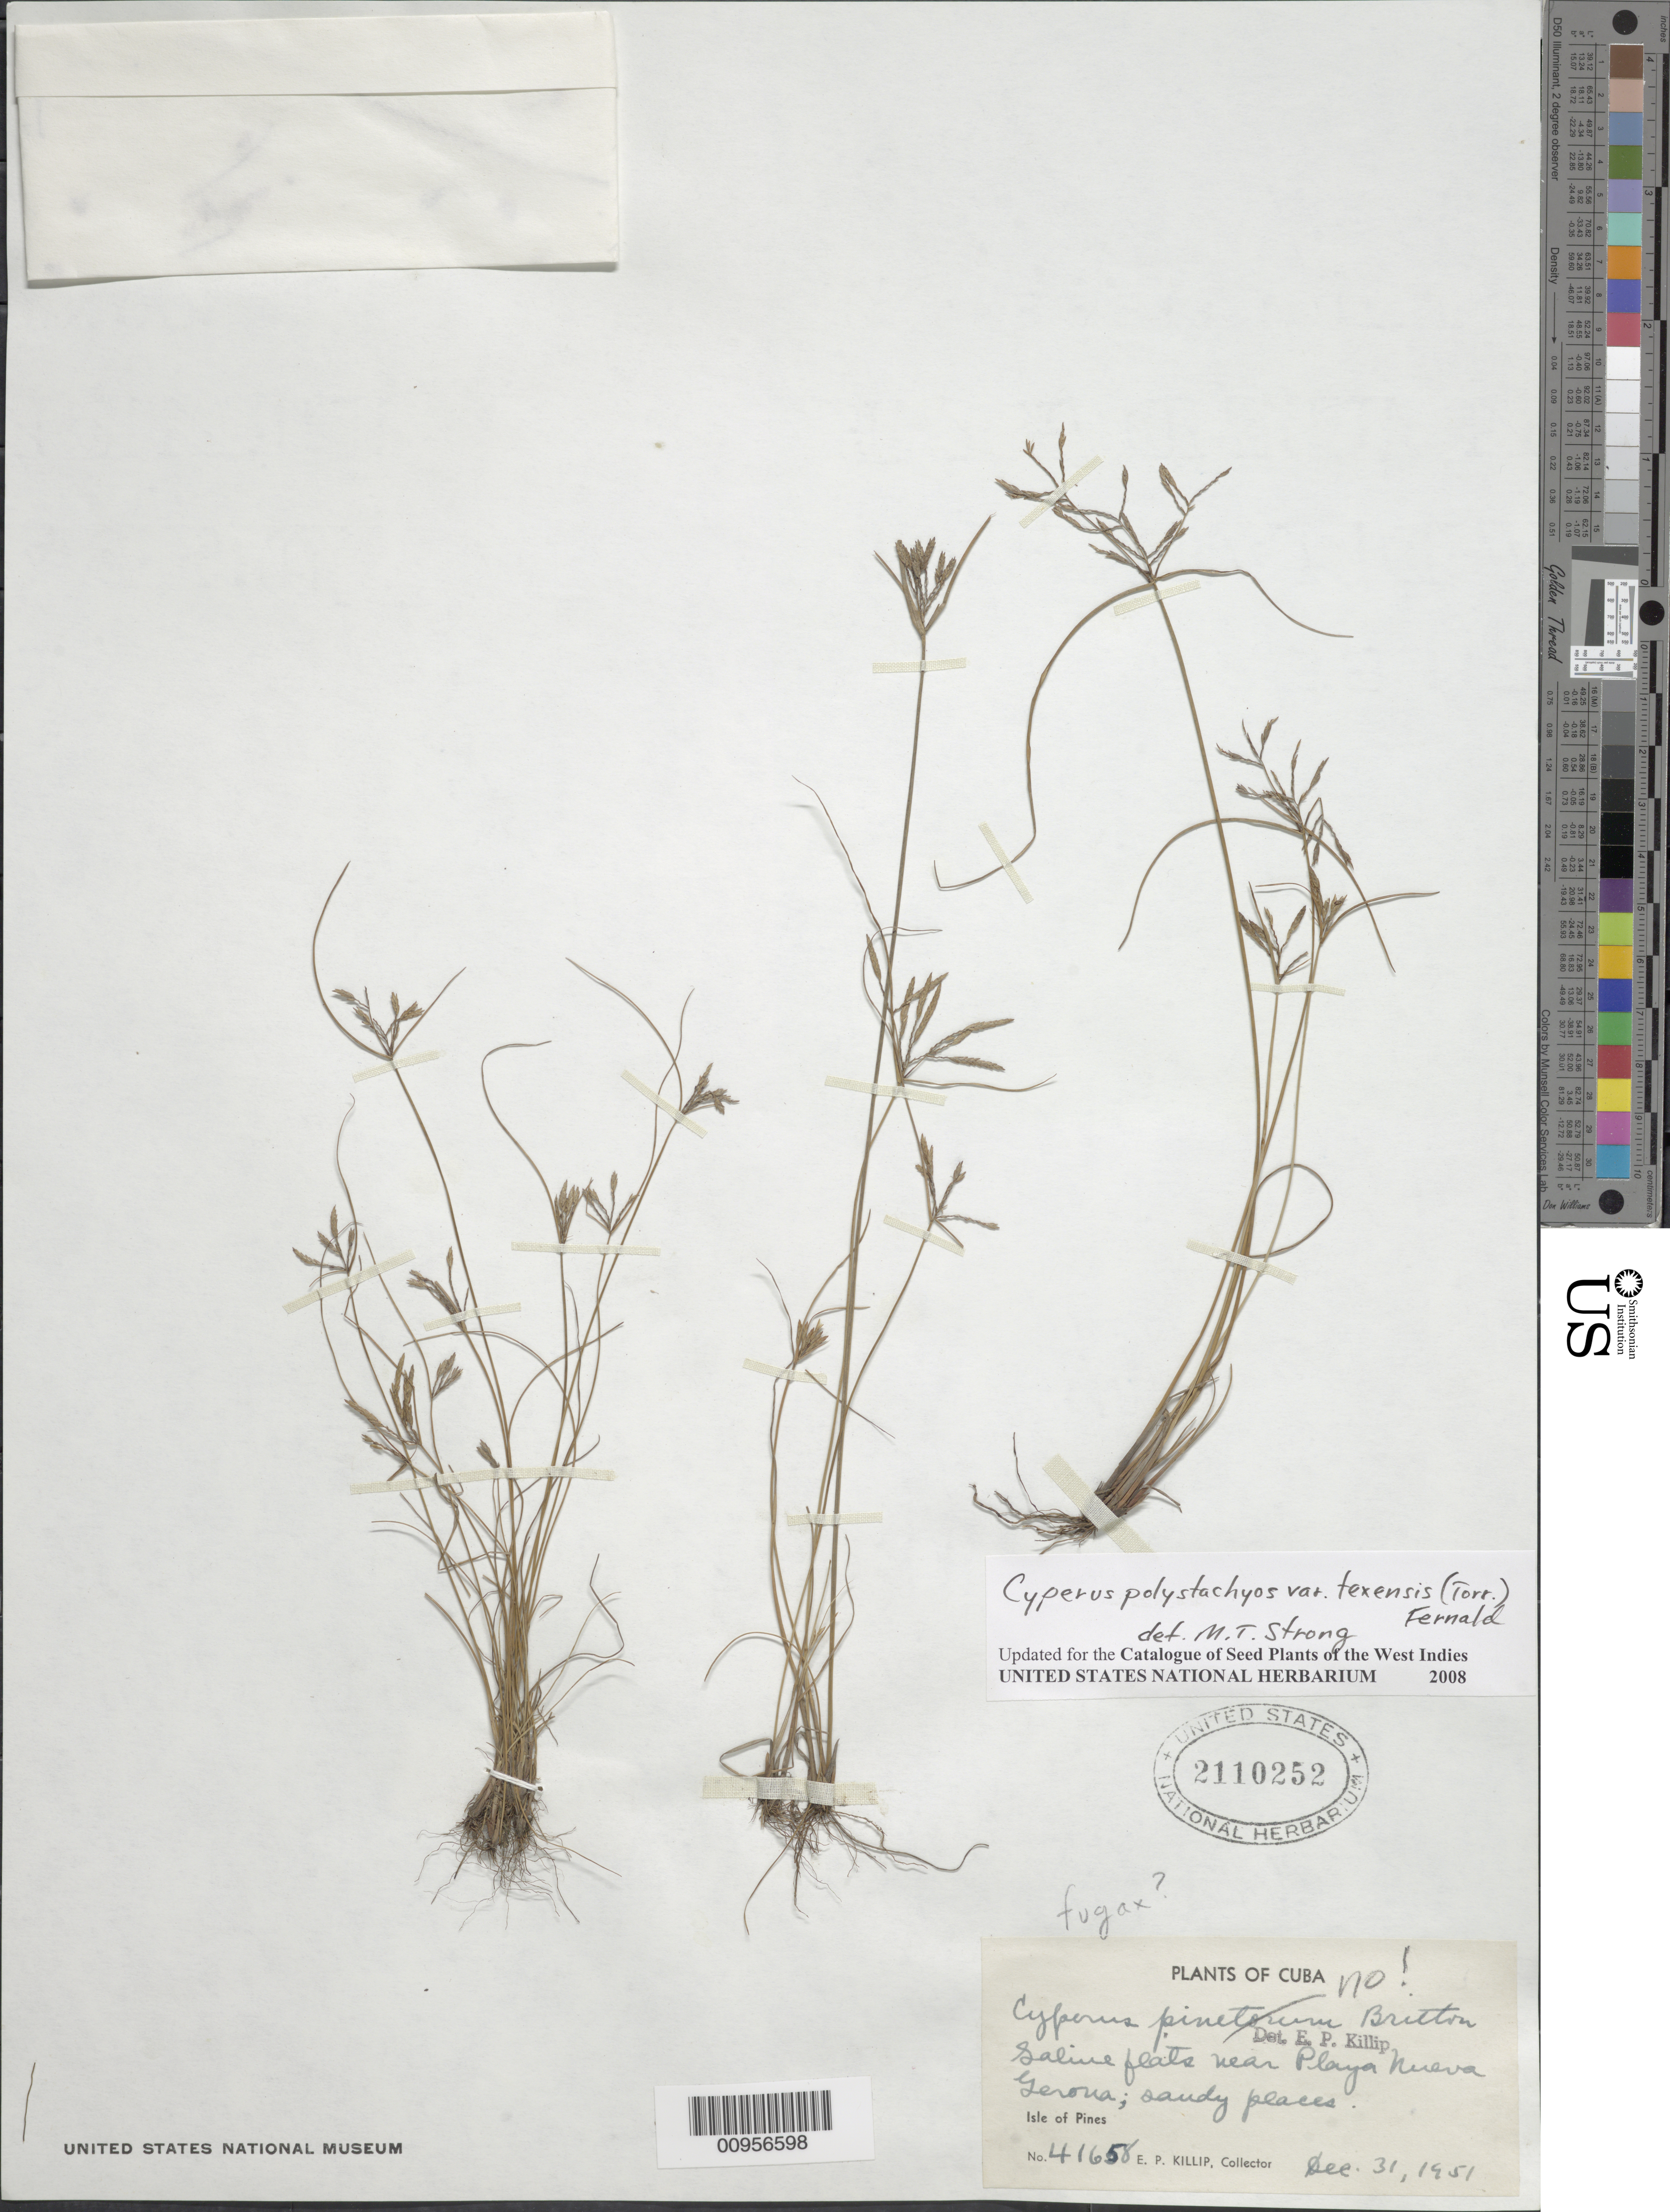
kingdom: Plantae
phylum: Tracheophyta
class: Liliopsida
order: Poales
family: Cyperaceae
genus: Cyperus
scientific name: Cyperus polystachyos var. texensis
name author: (Torr.) Fernald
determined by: Strong, M. T., (US), Smithsonian Institution - National Museum of Natural History (UNITED STATES)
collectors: E. P. Killip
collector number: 41658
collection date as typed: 31 Dec 1951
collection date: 1951-12-31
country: Cuba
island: Isla de la Juventud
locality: Saline flats near Playa Nueva Gerona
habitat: Sandy places on saline flats near playa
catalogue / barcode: US 2110252